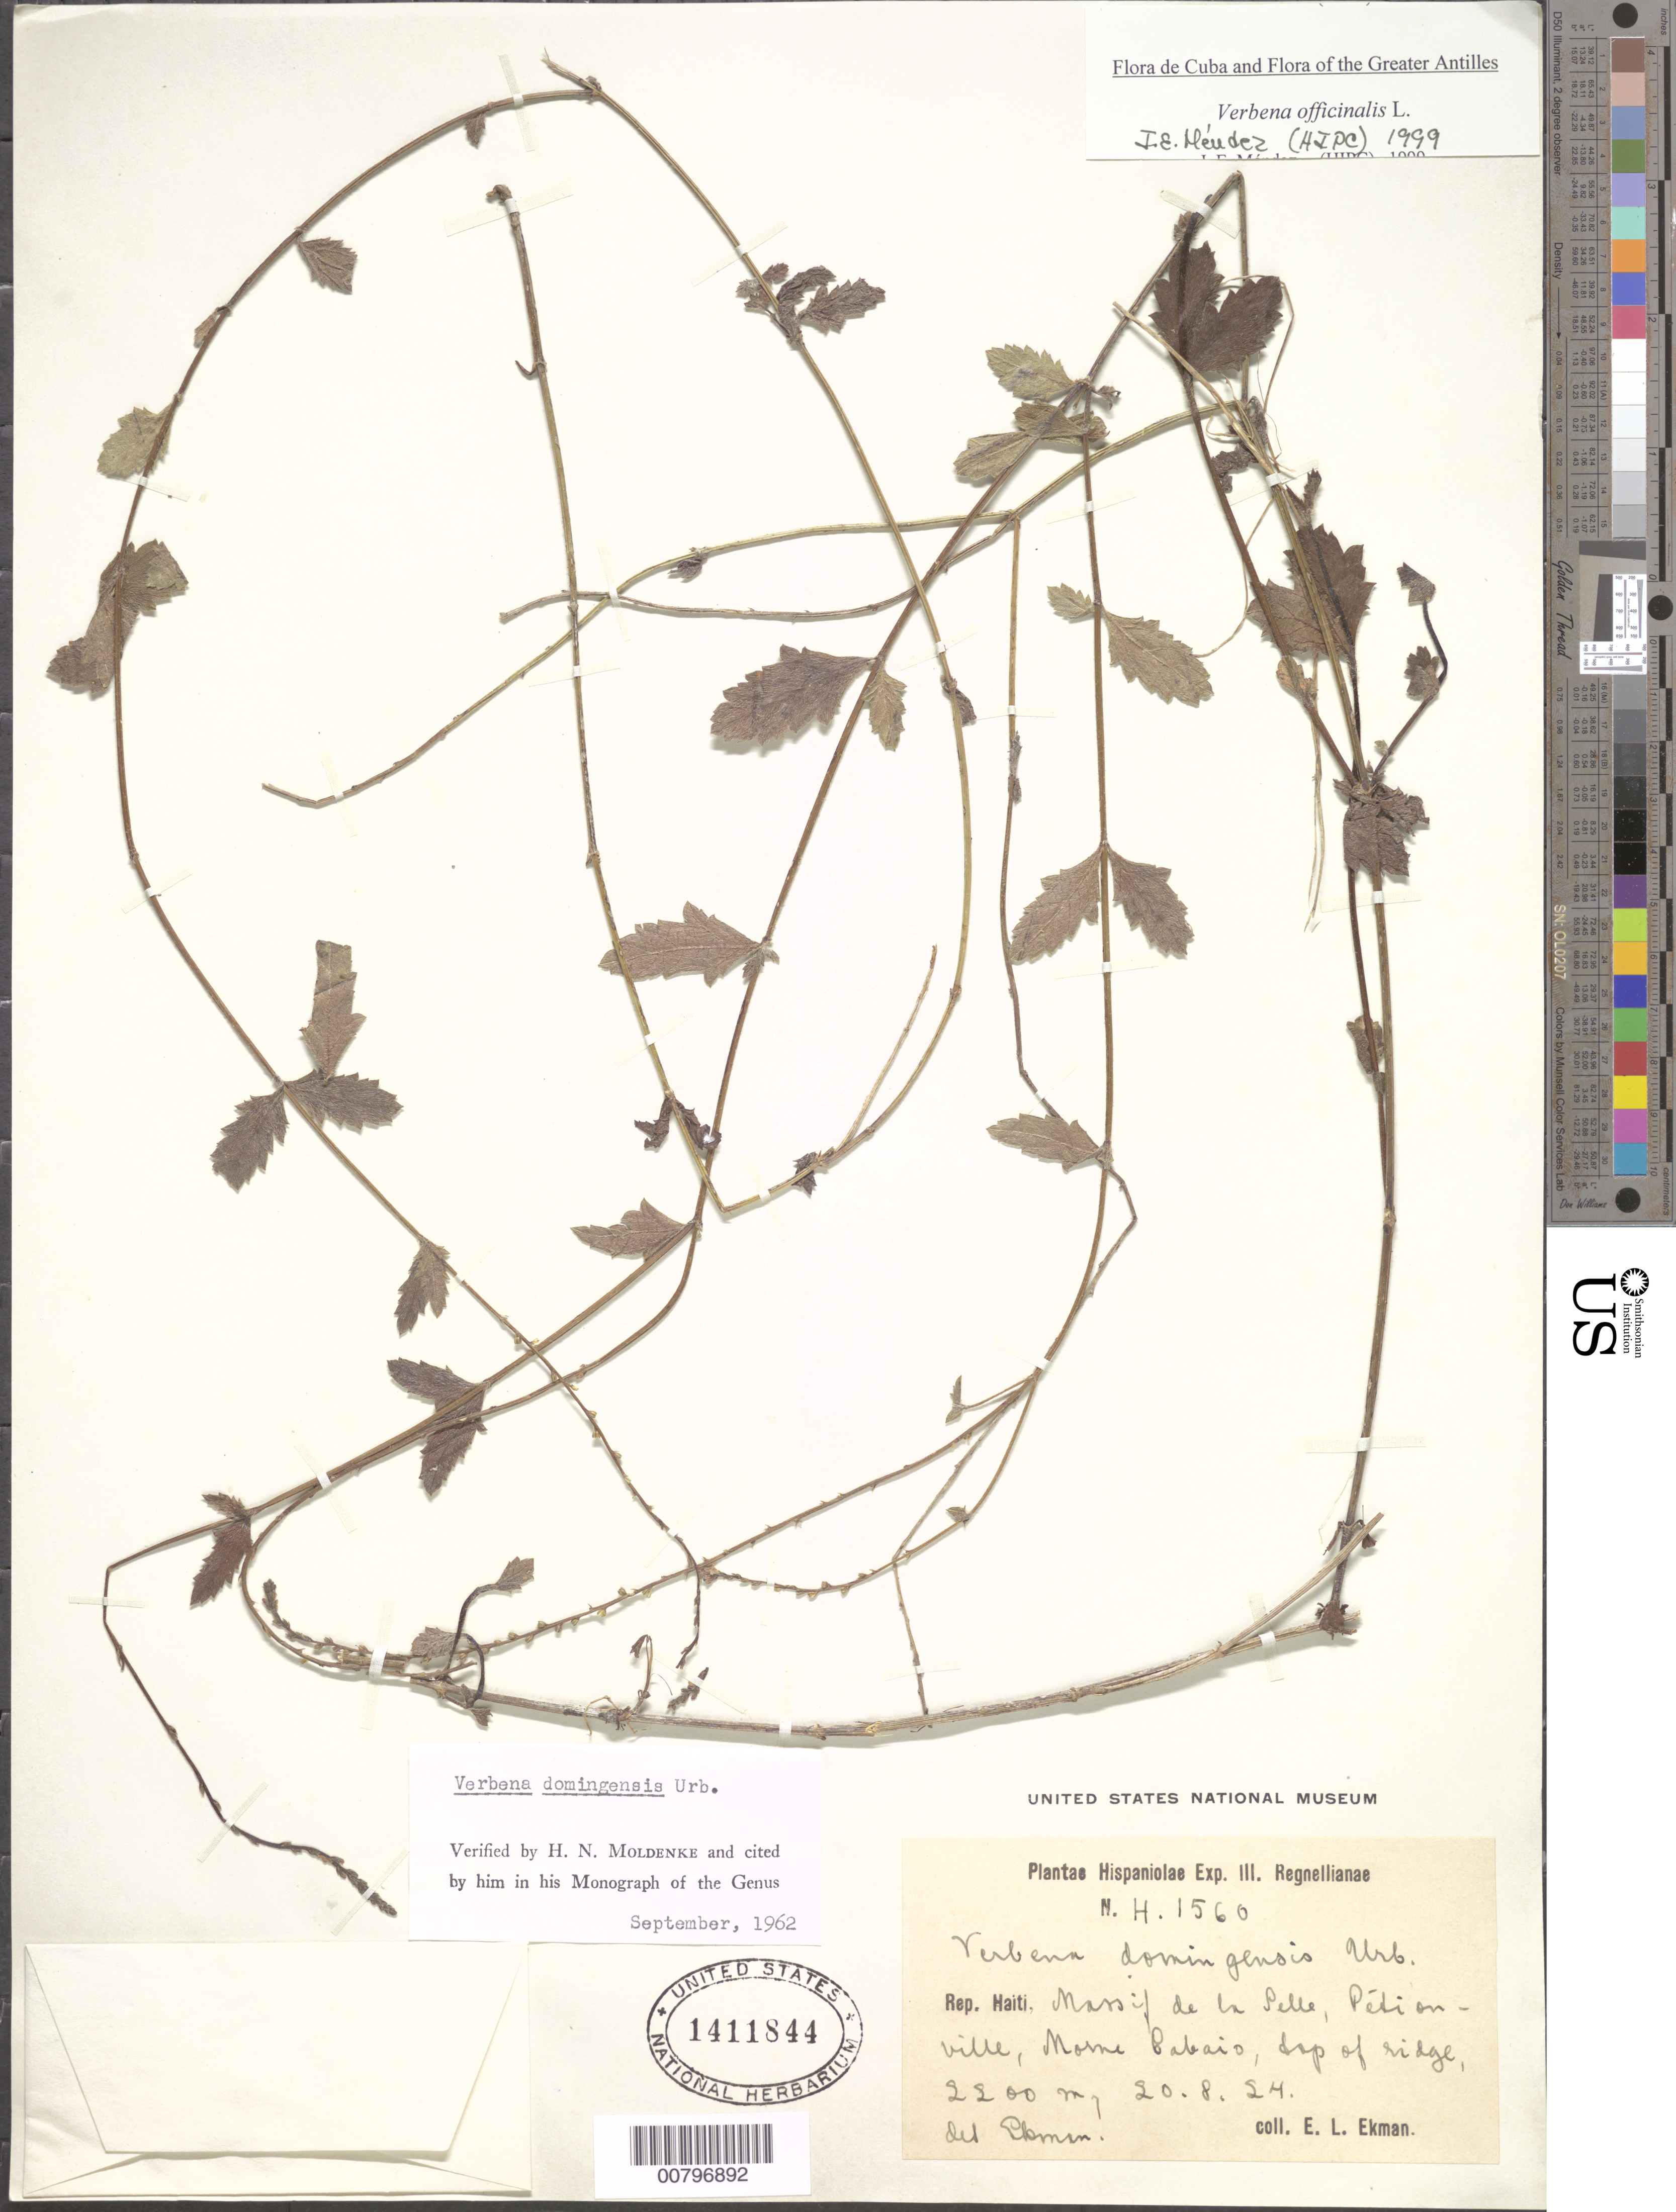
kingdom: Plantae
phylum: Tracheophyta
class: Magnoliopsida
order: Lamiales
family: Verbenaceae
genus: Verbena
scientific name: Verbena officinalis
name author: L.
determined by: Méndez, Isidro E., (HIPC)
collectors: E. L. Ekman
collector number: H 1560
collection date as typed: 20 Aug 1924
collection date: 1924-08-20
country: Haiti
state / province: Ouest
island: Hispaniola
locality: Massif de la Selle, Petionville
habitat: Drop of ridge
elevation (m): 2200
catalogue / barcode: US 1411844